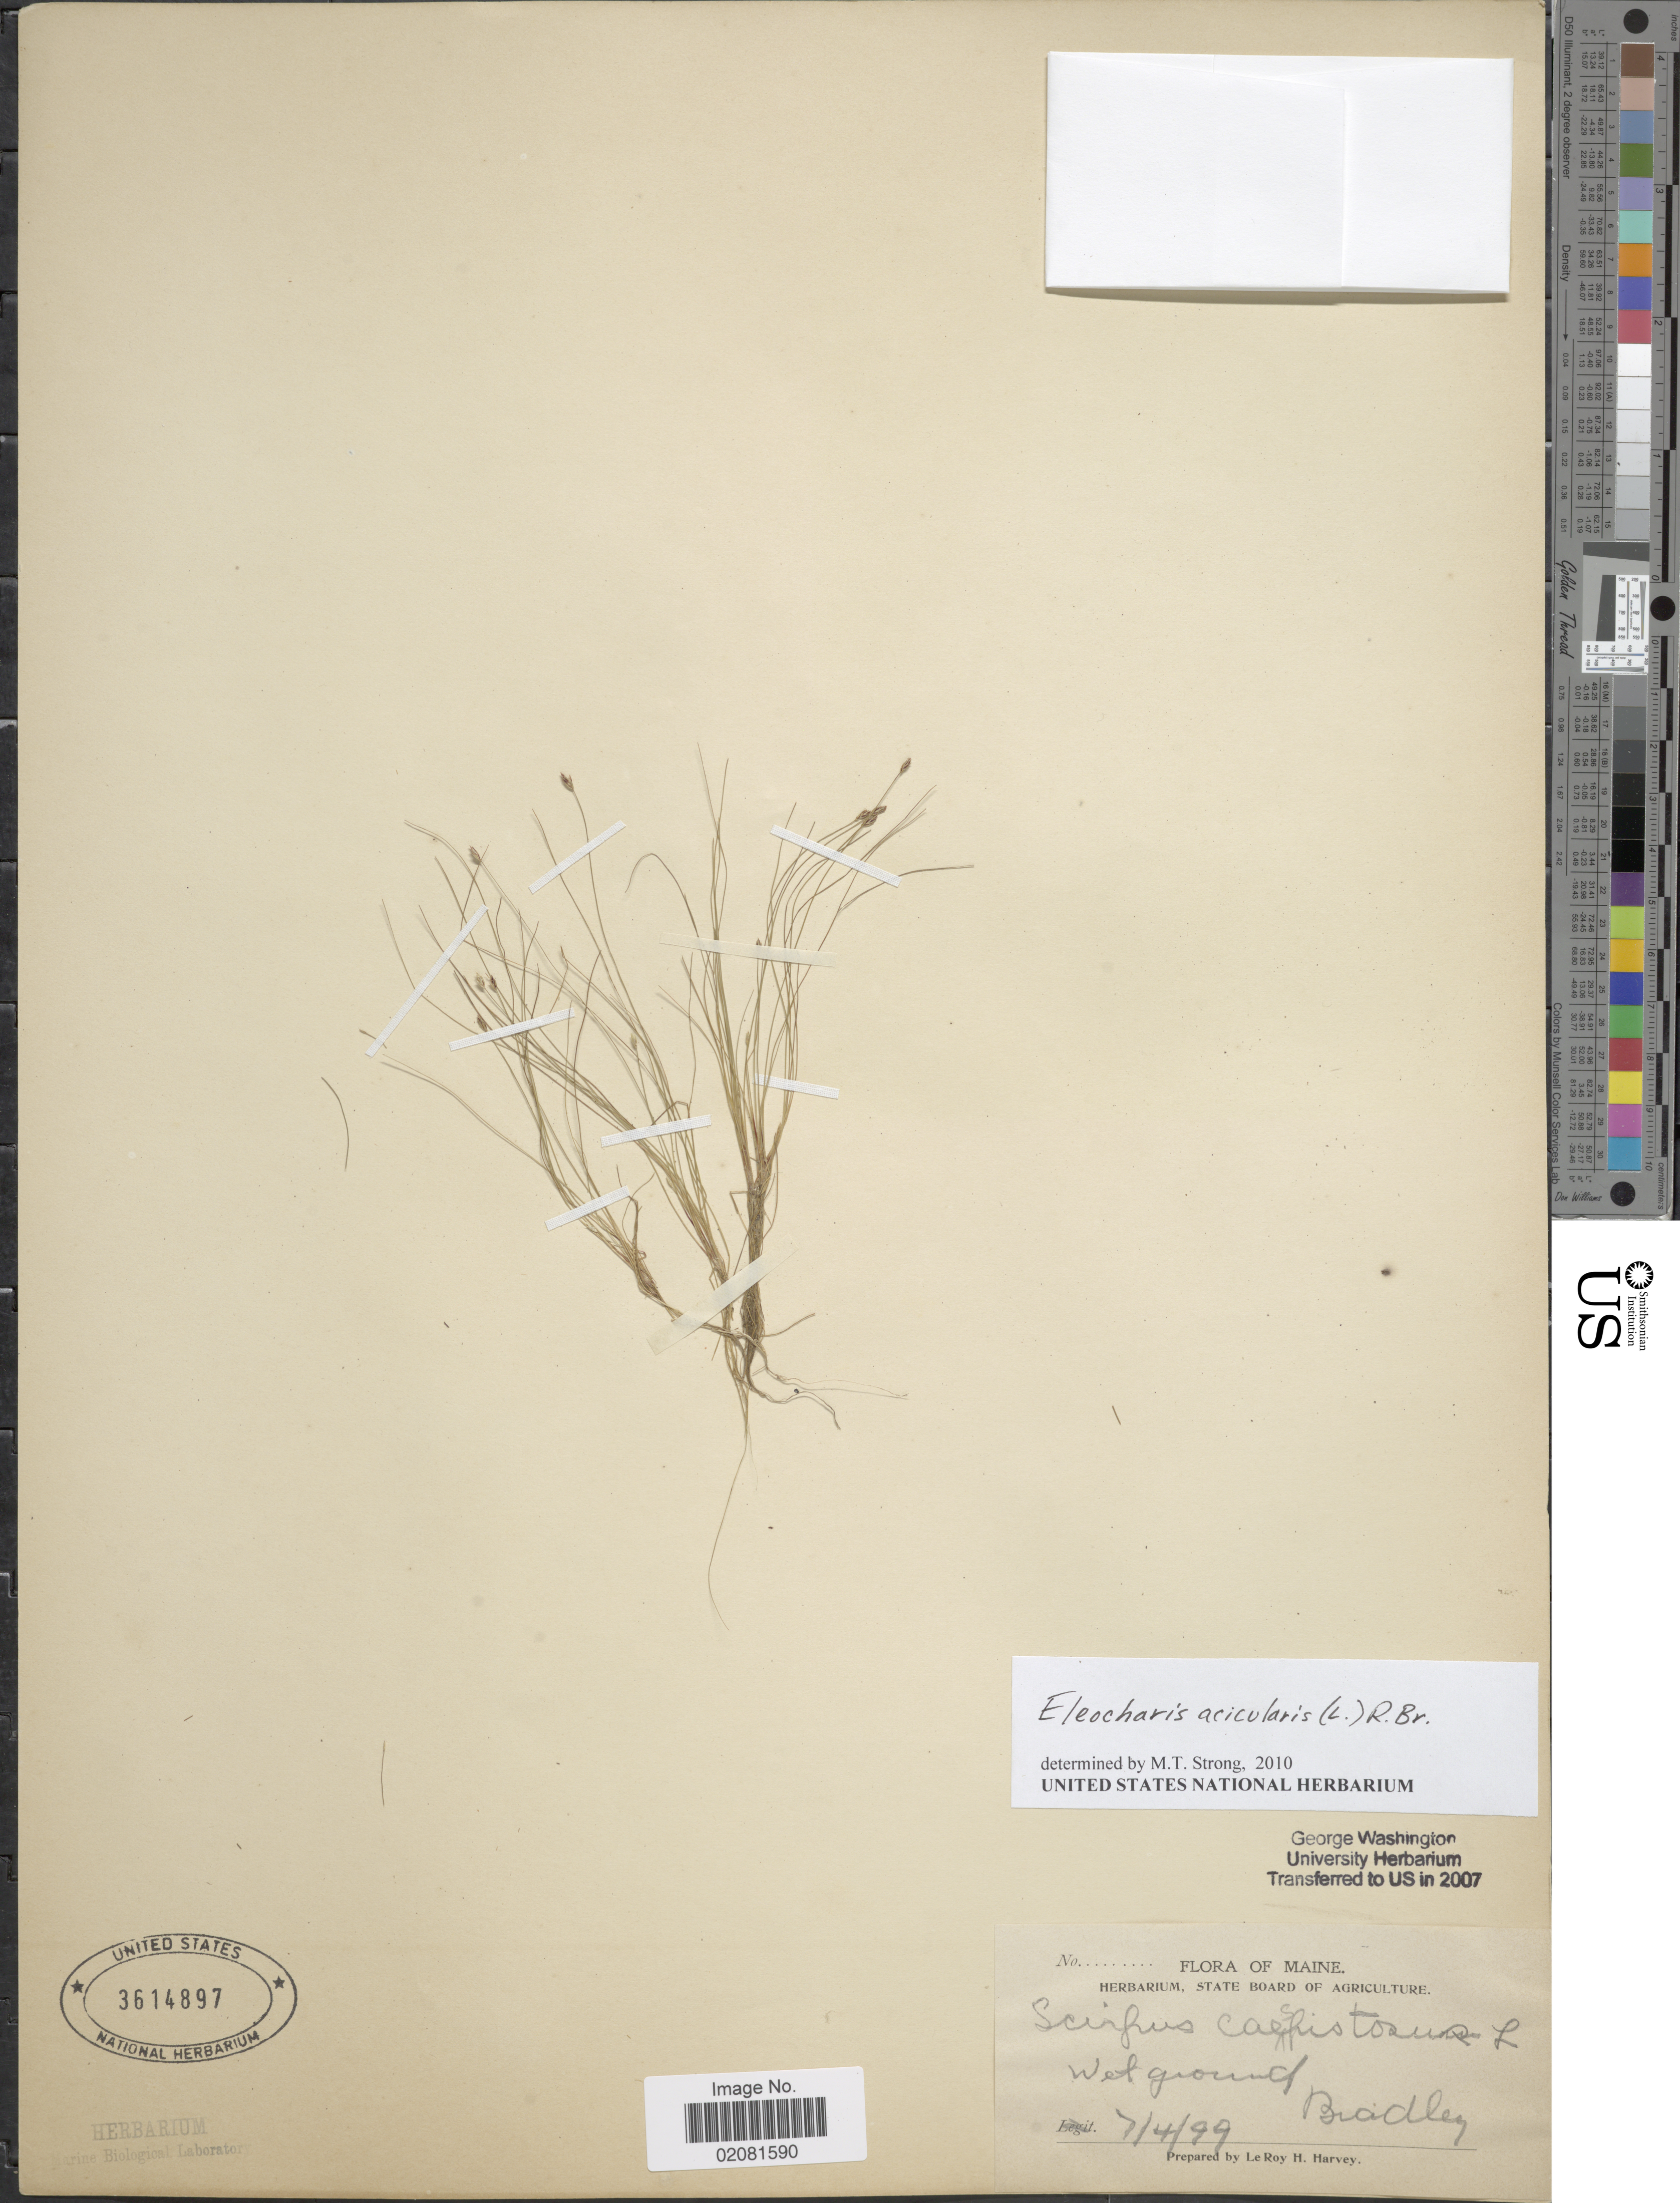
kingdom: Plantae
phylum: Tracheophyta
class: Liliopsida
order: Poales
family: Cyperaceae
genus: Eleocharis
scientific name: Eleocharis acicularis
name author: (L.) Roem. & Schult.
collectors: L. H. Harvey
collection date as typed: Transcribed d/m/y: 4/7/99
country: United States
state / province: Maine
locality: Wet ground, Bradley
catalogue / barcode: US 3614897